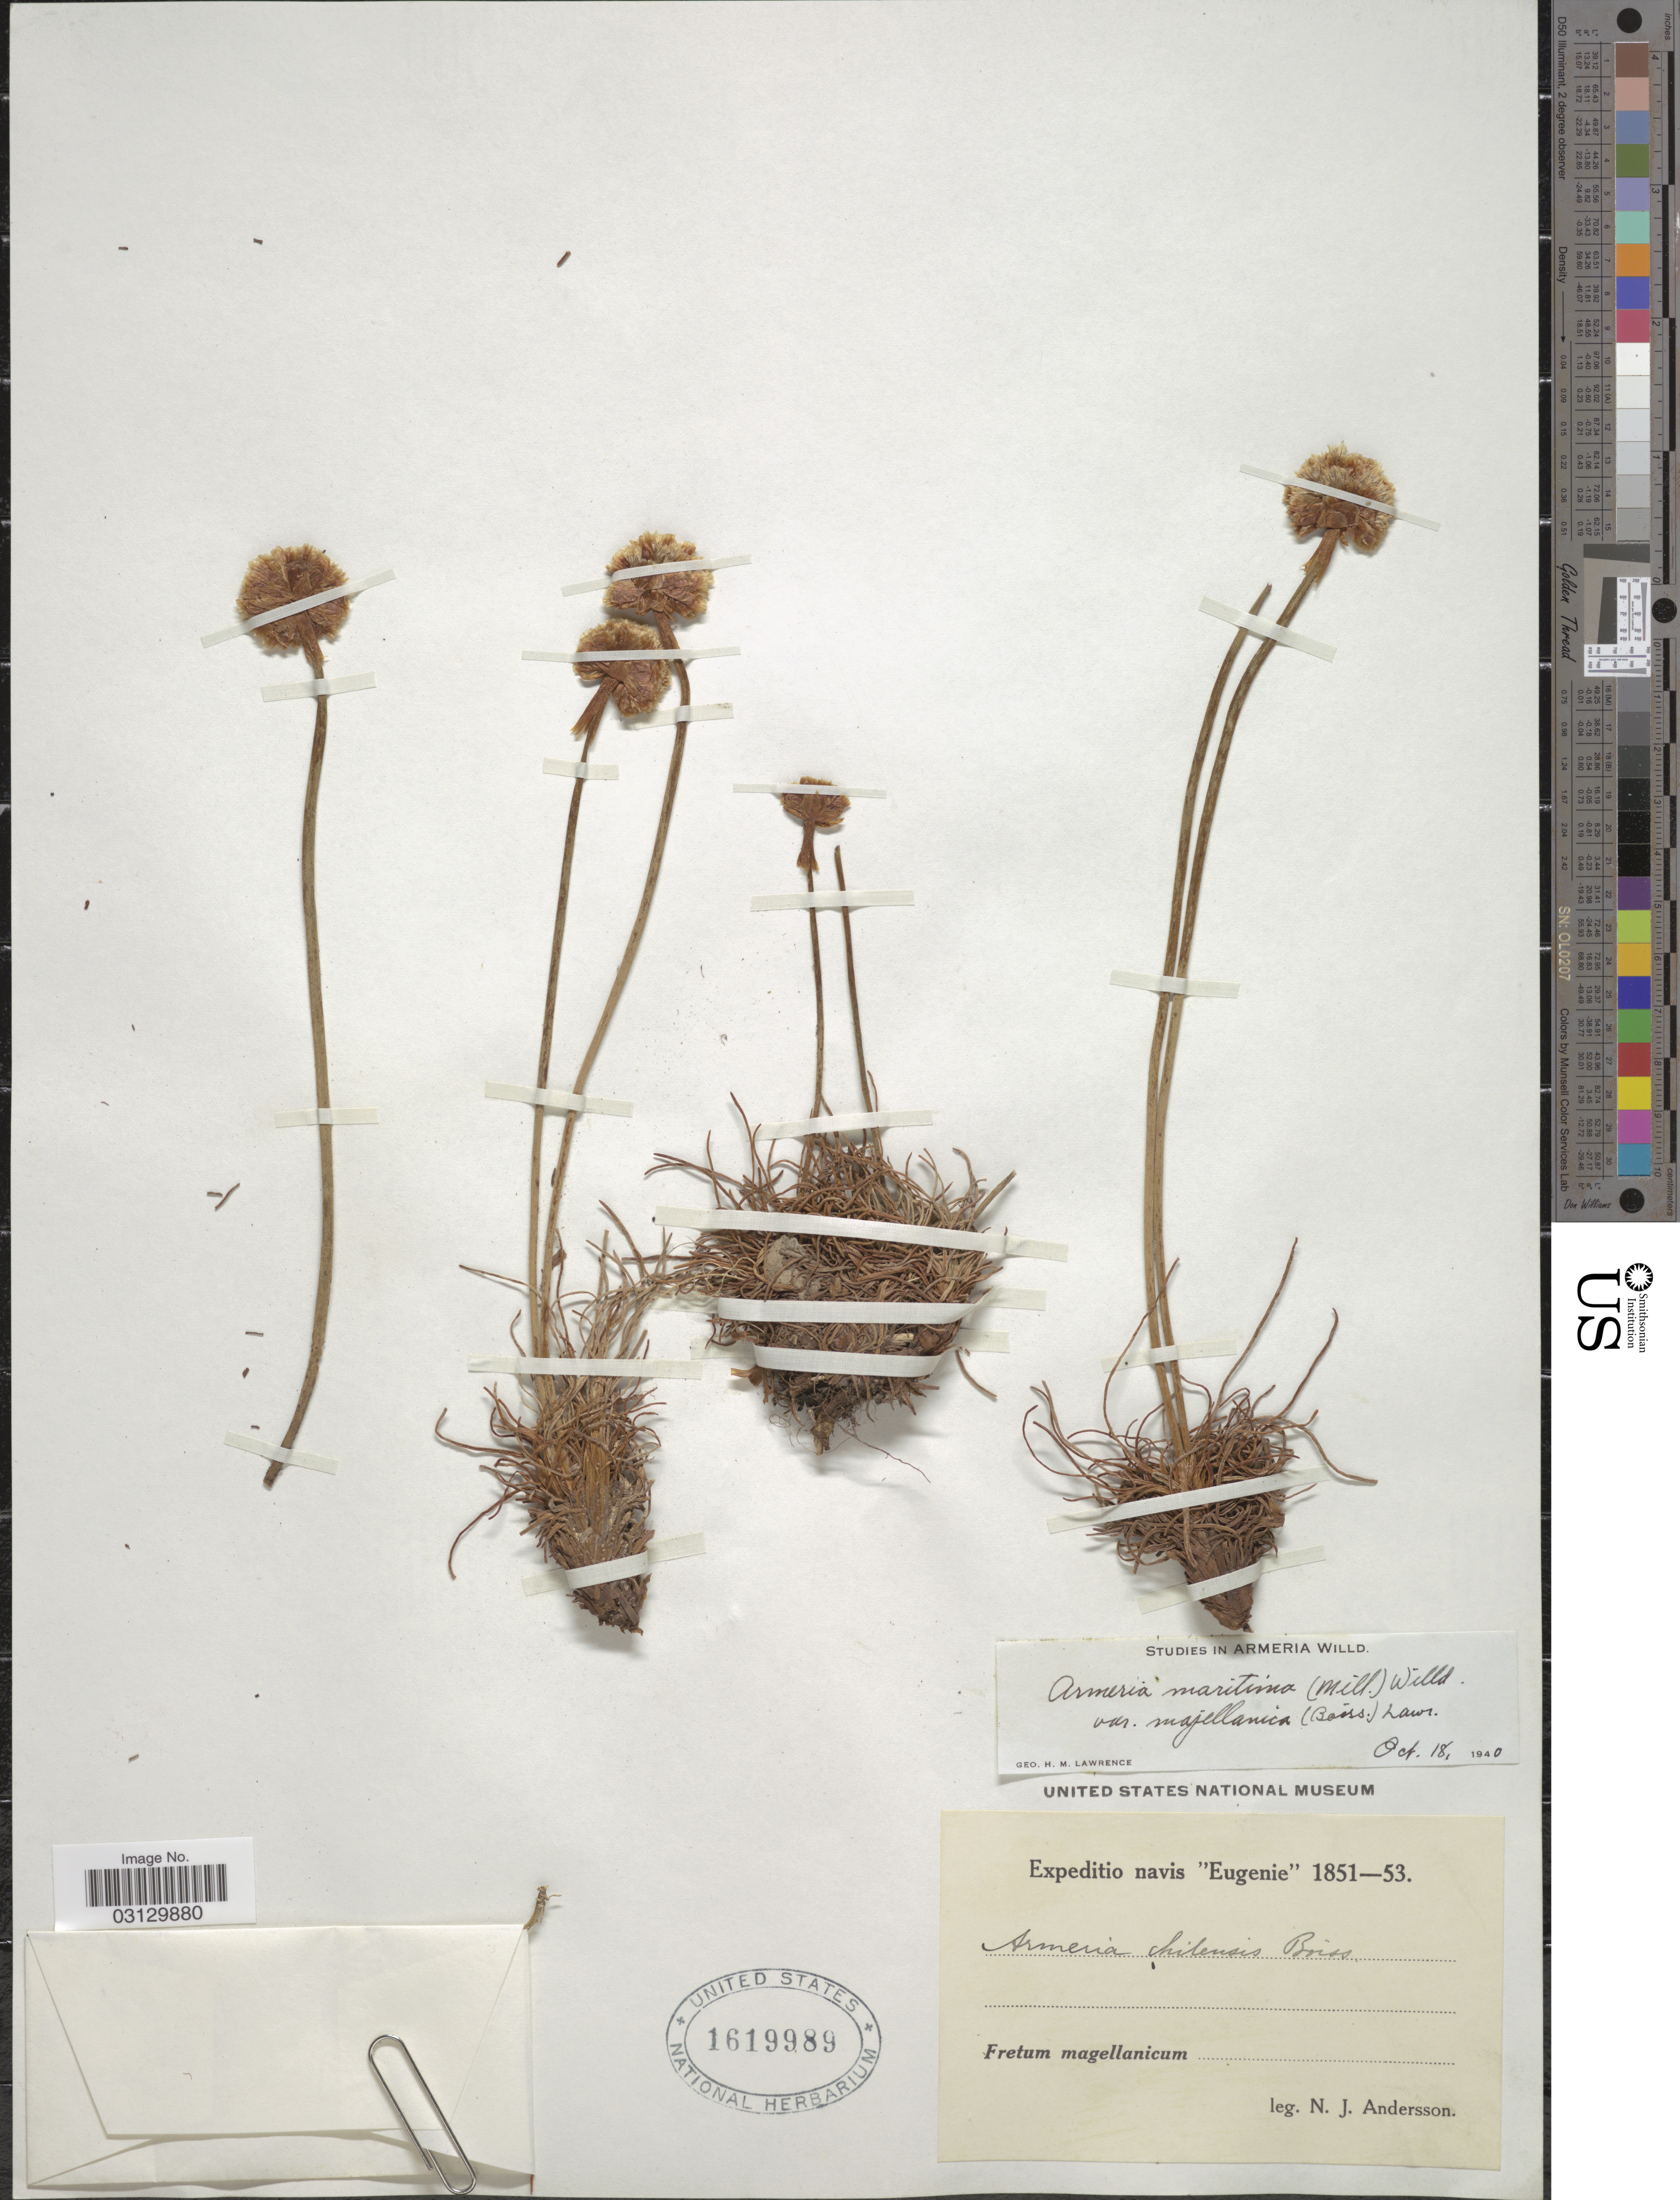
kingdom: Plantae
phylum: Tracheophyta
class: Magnoliopsida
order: Caryophyllales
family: Plumbaginaceae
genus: Armeria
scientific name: Armeria maritima subsp. andina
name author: (Poepp. ex Boiss.) D.M. Moore & H.O. Yates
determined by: Strong, M. T., (US), Smithsonian Institution - National Museum of Natural History (UNITED STATES)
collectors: N. J. Andersson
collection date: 1851/1853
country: Chile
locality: Fretum magellanicum.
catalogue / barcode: US 1619989